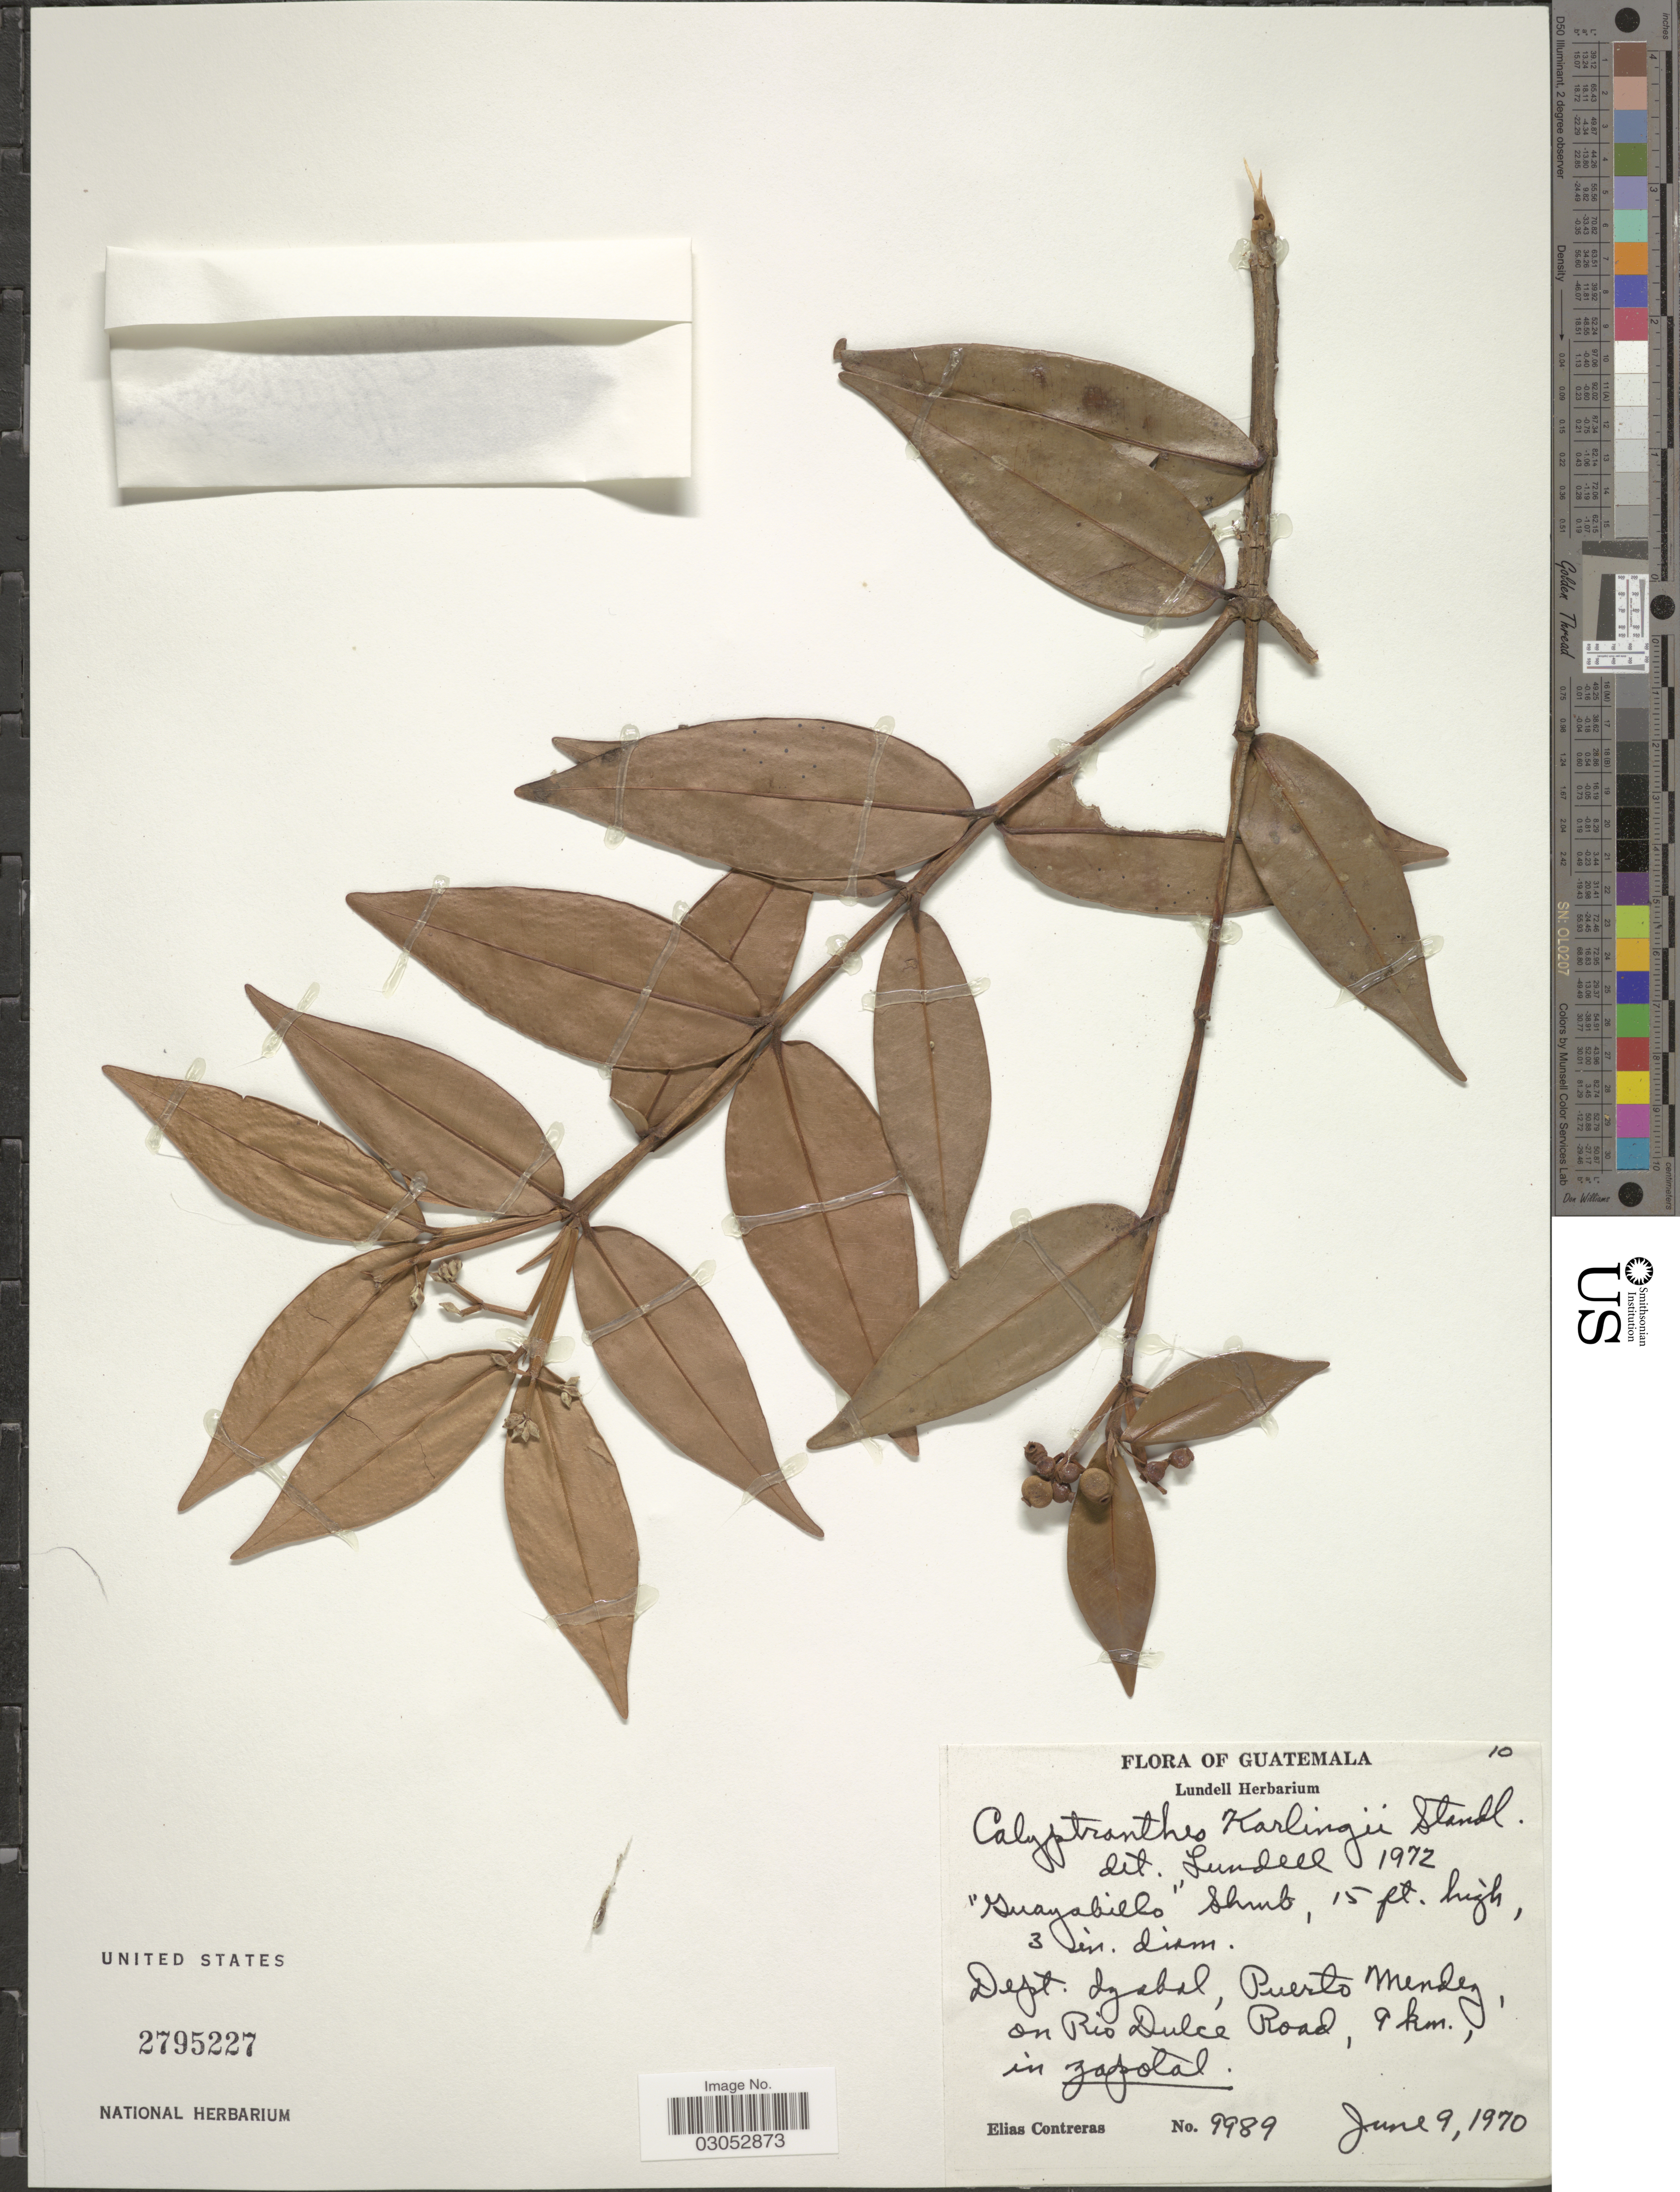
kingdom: Plantae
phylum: Tracheophyta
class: Magnoliopsida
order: Myrtales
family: Myrtaceae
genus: Myrcia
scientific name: Myrcia karlingii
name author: (Standl.) A.R. Lourenço & Sánchez-Cháv.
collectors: E. Contreras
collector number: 9989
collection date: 1970-06-09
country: Guatemala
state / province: Izabal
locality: Dept. Izabal, Puerto Mendez, on Rio Dulce Road, 9 km., in Zapotal.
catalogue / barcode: US 2795227